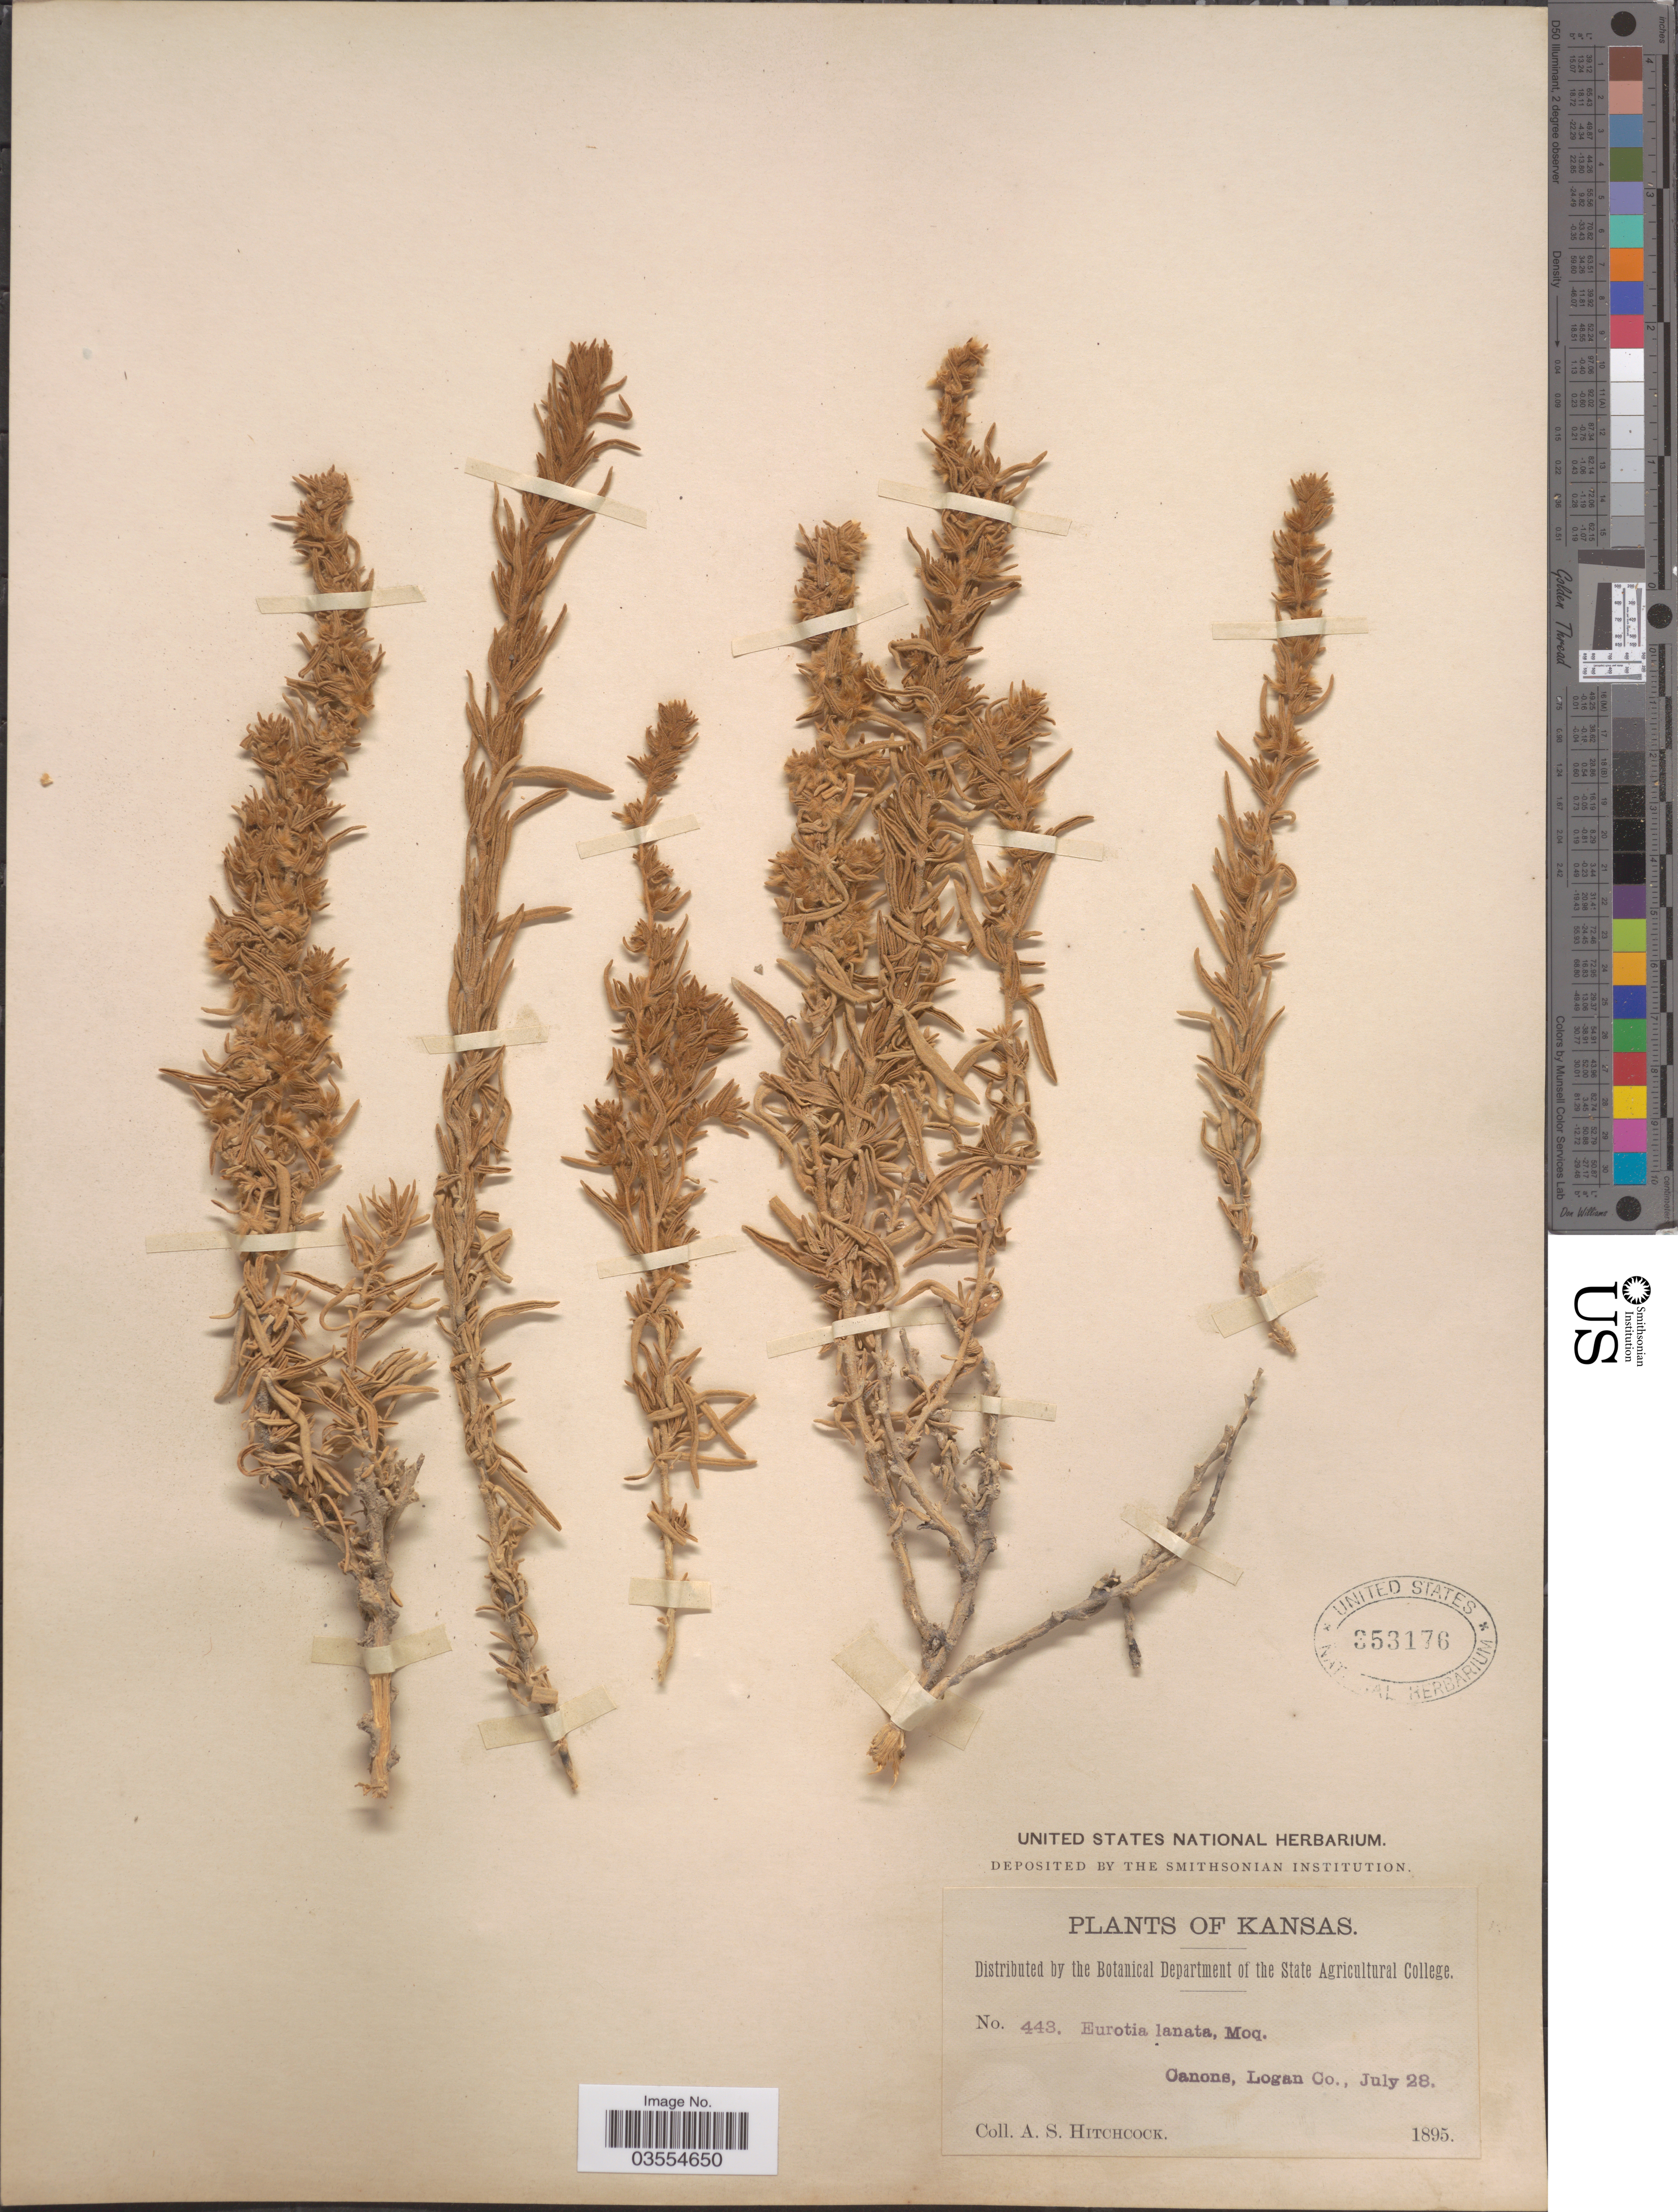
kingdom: Plantae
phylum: Tracheophyta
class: Magnoliopsida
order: Caryophyllales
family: Amaranthaceae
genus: Krascheninnikovia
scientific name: Krascheninnikovia lanata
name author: (Pursh) A. Meeuse & A.Smit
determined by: U.S. National Herbarium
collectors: A. S. Hitchcock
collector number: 443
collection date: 1895-07-28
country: United States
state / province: Kansas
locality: Canons, Logan Co.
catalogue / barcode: US 353176